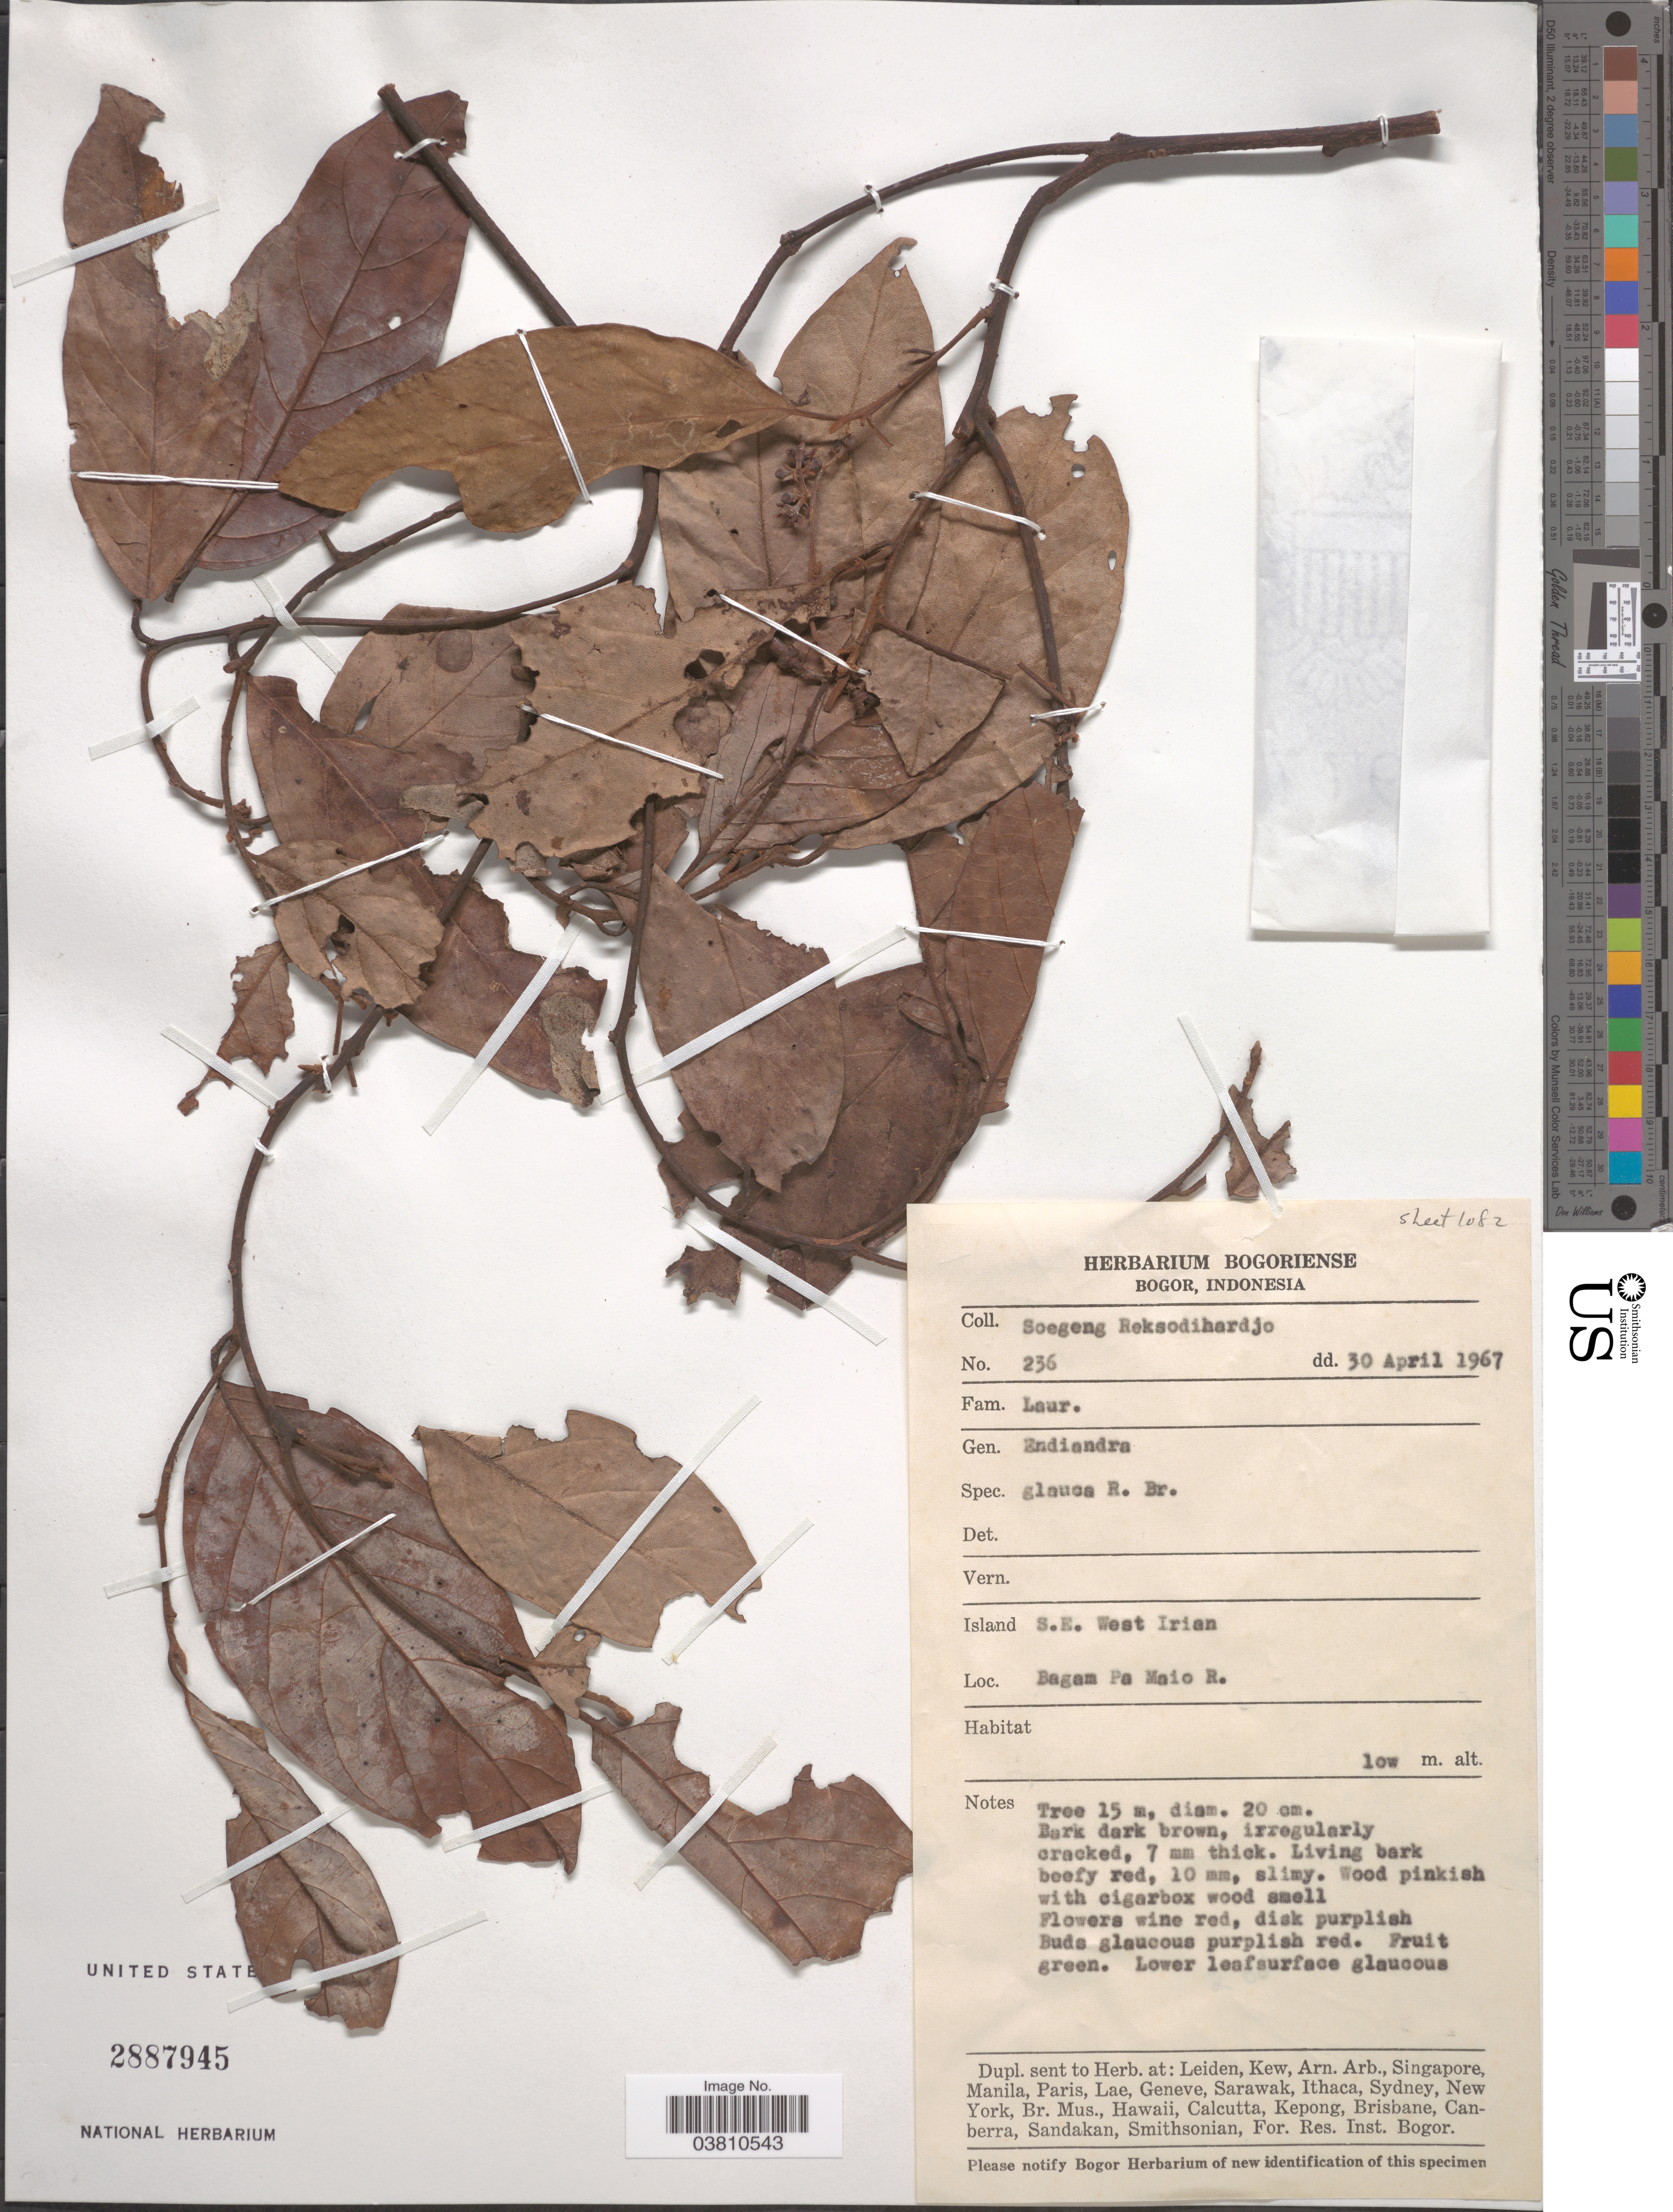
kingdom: Plantae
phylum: Tracheophyta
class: Magnoliopsida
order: Laurales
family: Lauraceae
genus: Endiandra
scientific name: Endiandra glauca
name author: R. Br.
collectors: S. Reksodihardjo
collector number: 236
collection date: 1967-04-30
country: Indonesia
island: New Guinea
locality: Island S.E. West Irian. Bagam Pa Maio R.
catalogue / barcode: US 2887945